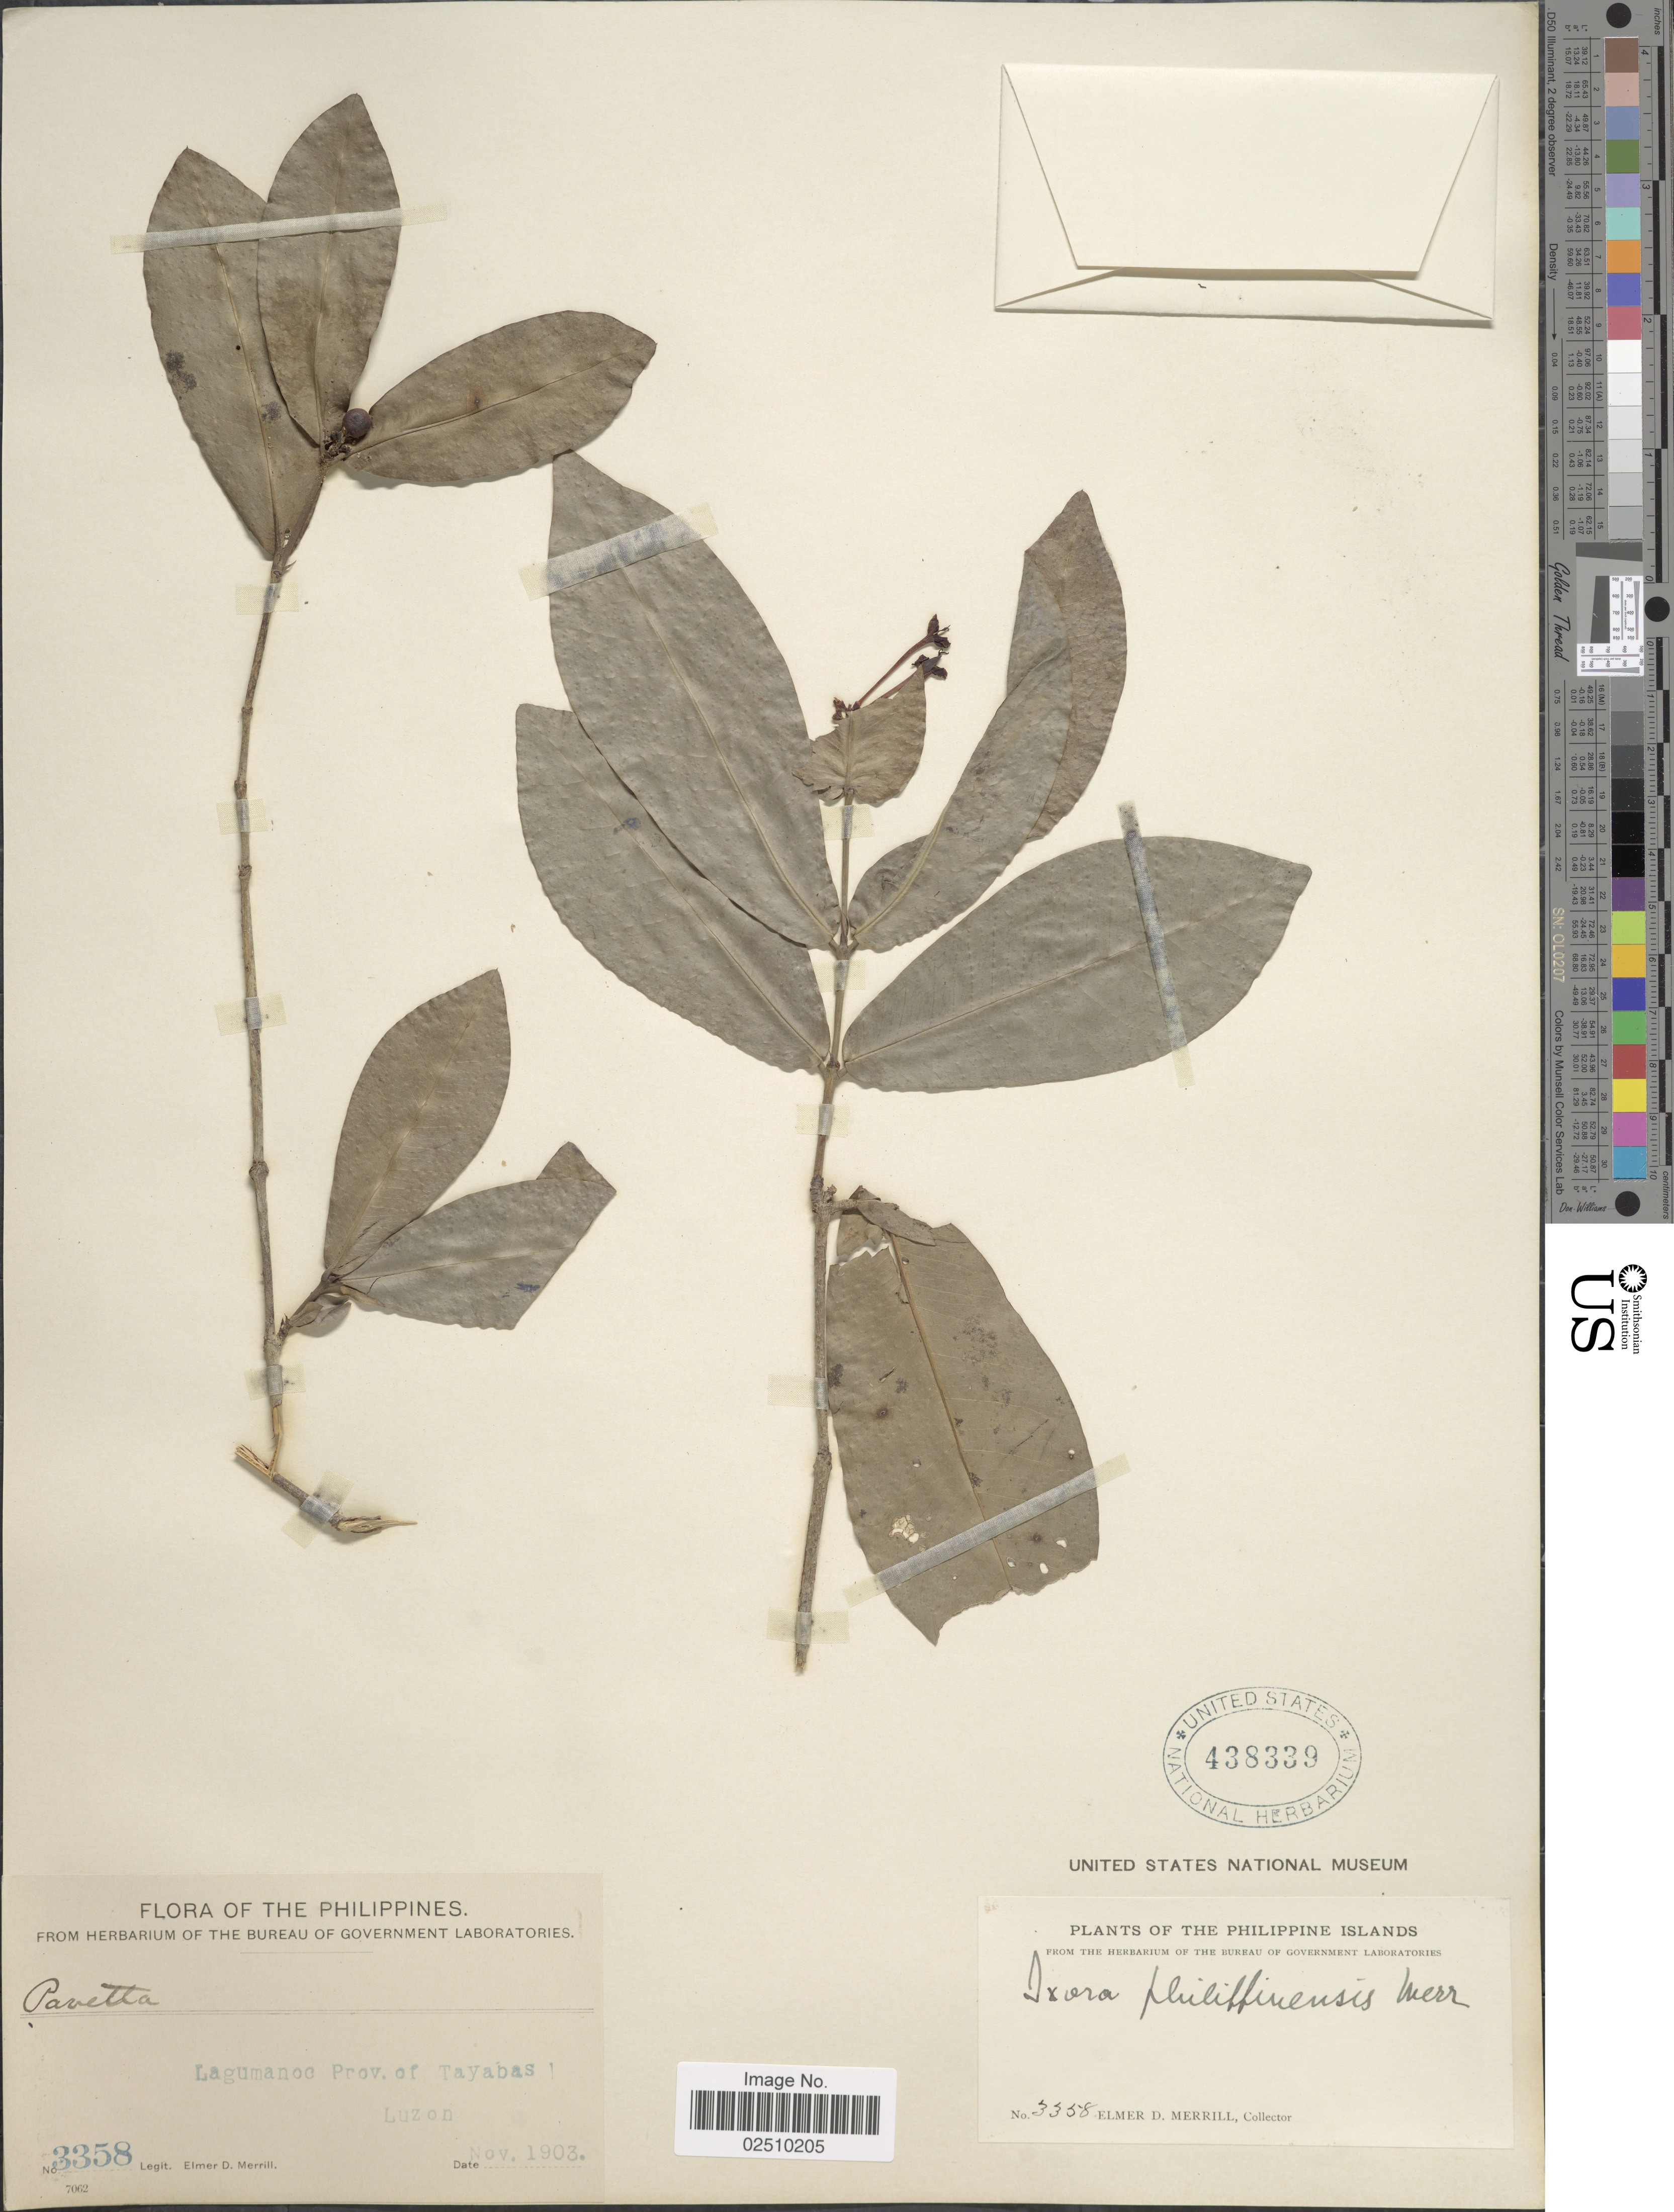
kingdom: Plantae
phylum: Tracheophyta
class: Magnoliopsida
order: Gentianales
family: Rubiaceae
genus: Ixora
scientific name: Ixora philippinensis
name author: Merr.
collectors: E. D. Merrill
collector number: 3358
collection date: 1903-11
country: Philippines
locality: Philippine Islands. Lagumanoc Prov. of Tayabas, Luzon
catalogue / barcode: US 438339